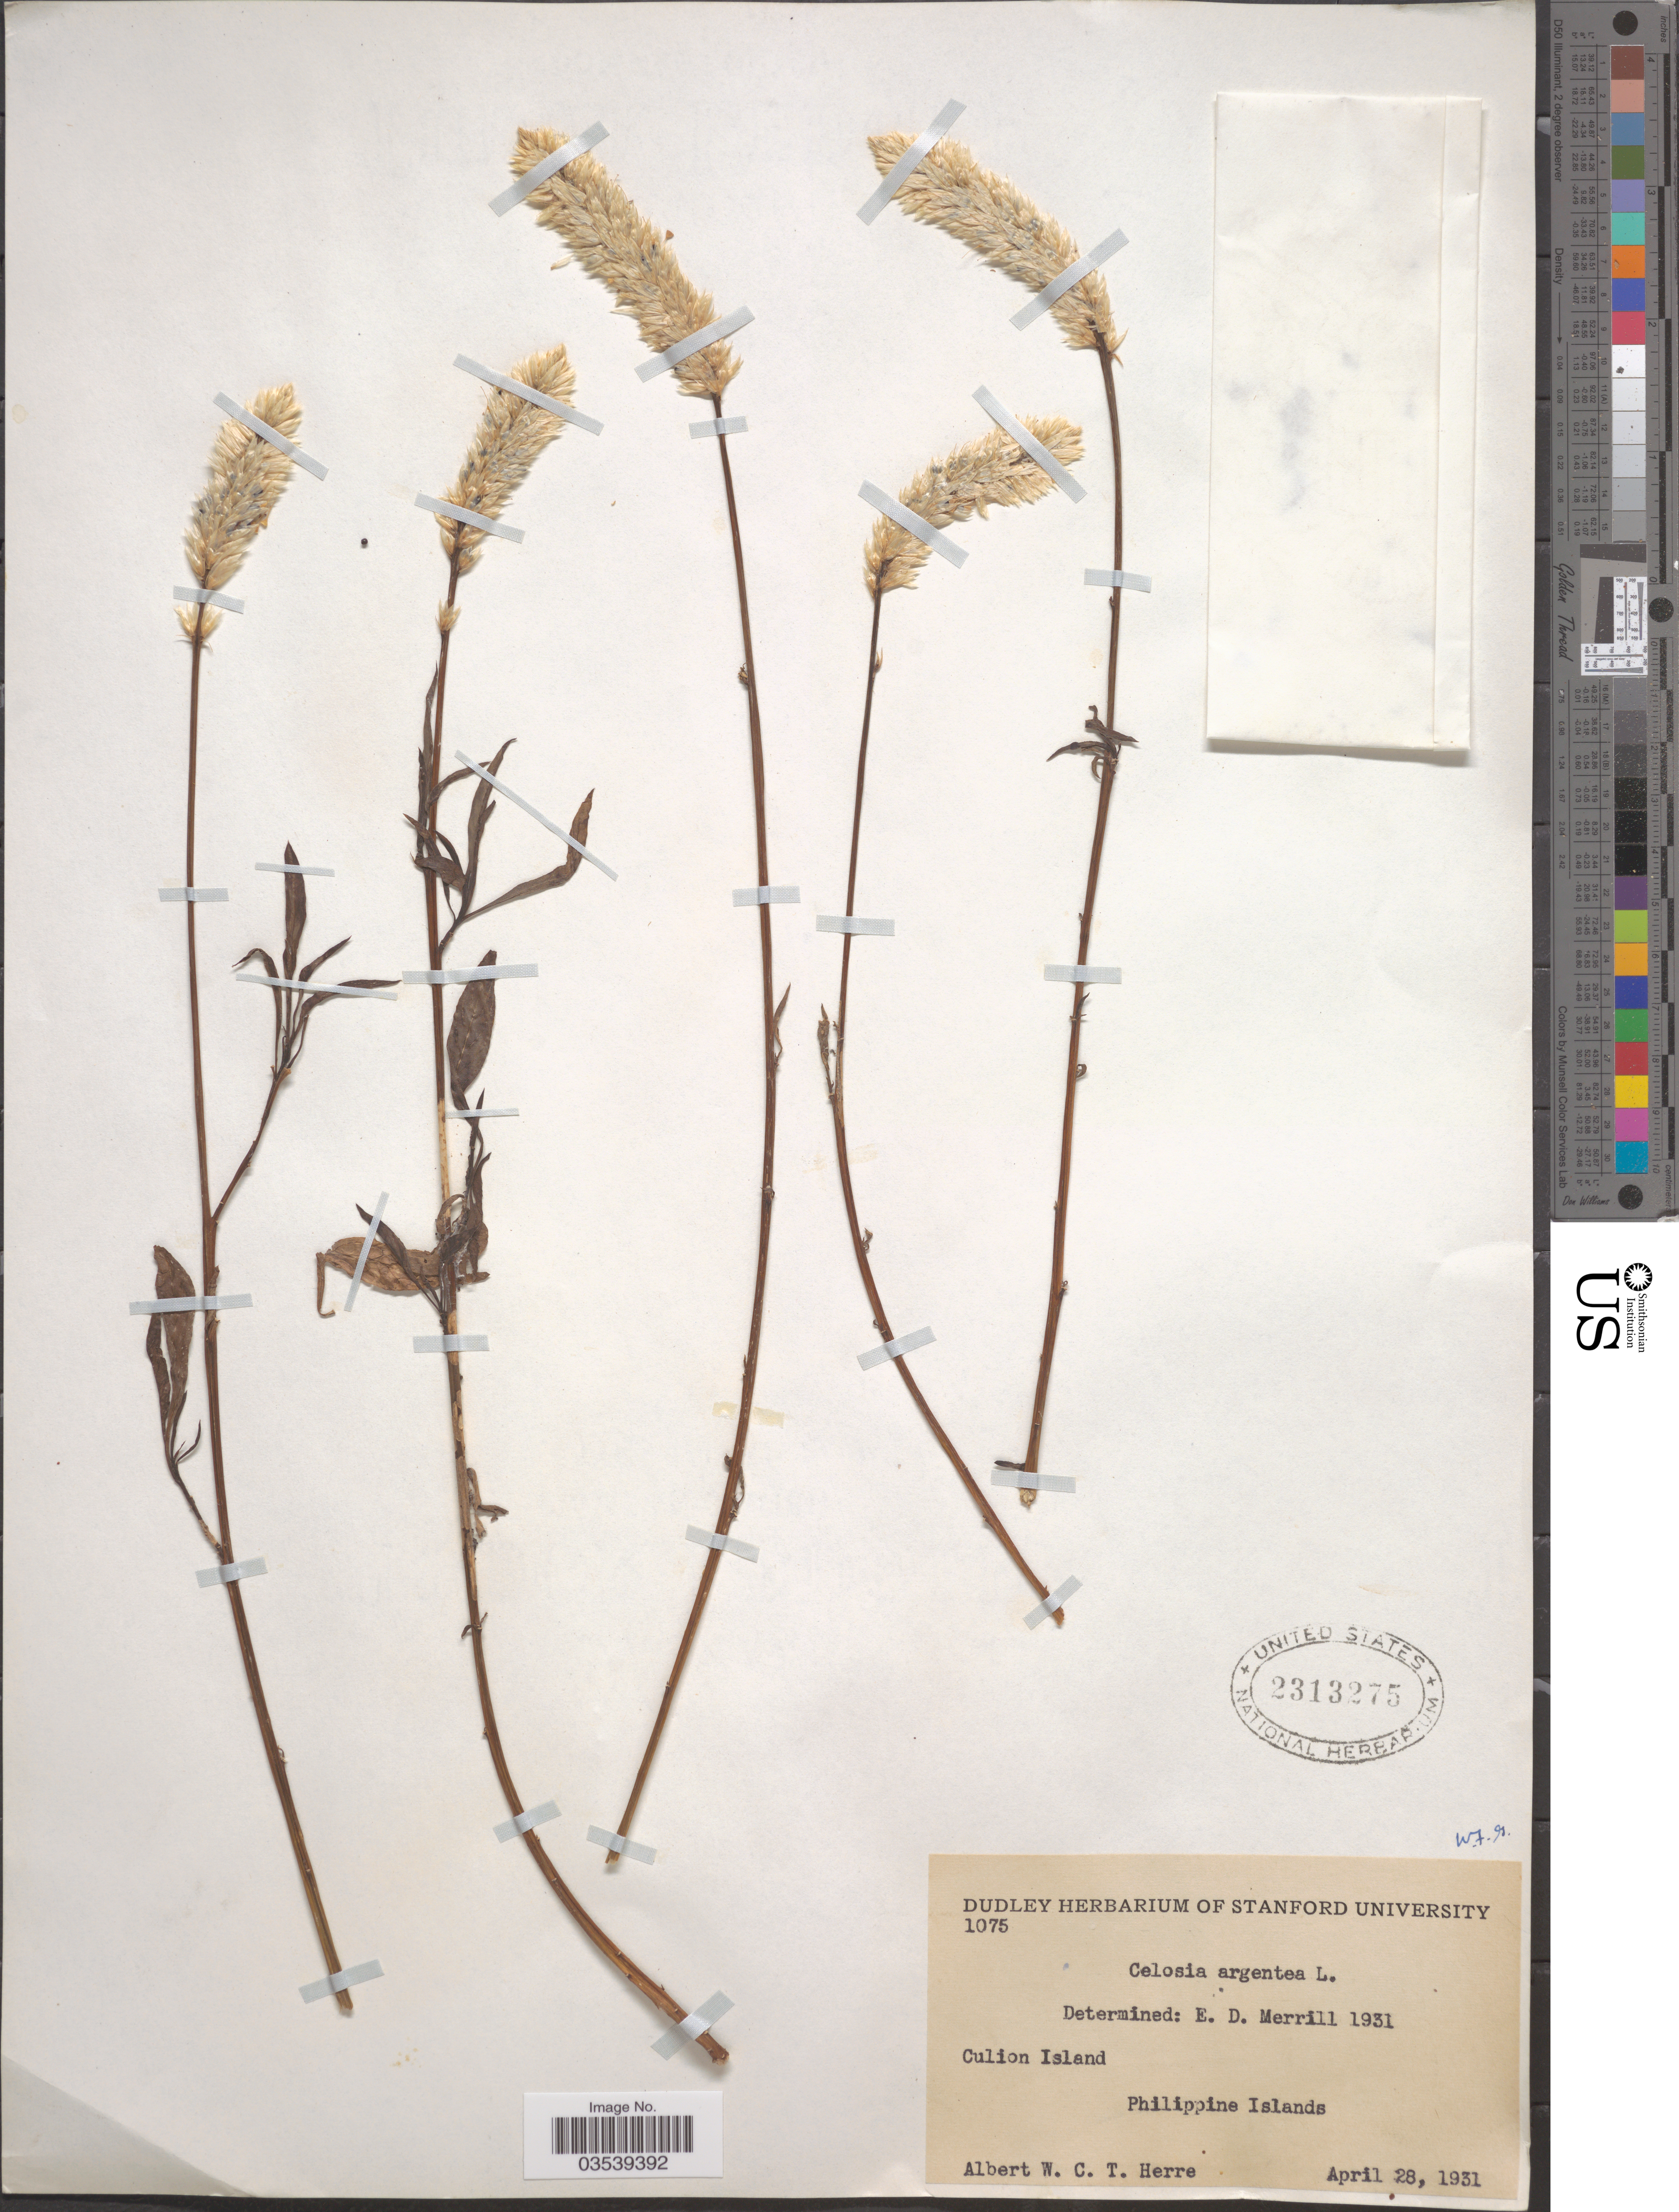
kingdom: Plantae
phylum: Tracheophyta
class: Magnoliopsida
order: Caryophyllales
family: Amaranthaceae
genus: Celosia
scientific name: Celosia argentea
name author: L.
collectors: A. W. Herre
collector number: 1075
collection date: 1931-04-28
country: Philippines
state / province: Mimaropa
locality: Culion Island, Philippine Islands.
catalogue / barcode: US 2313275